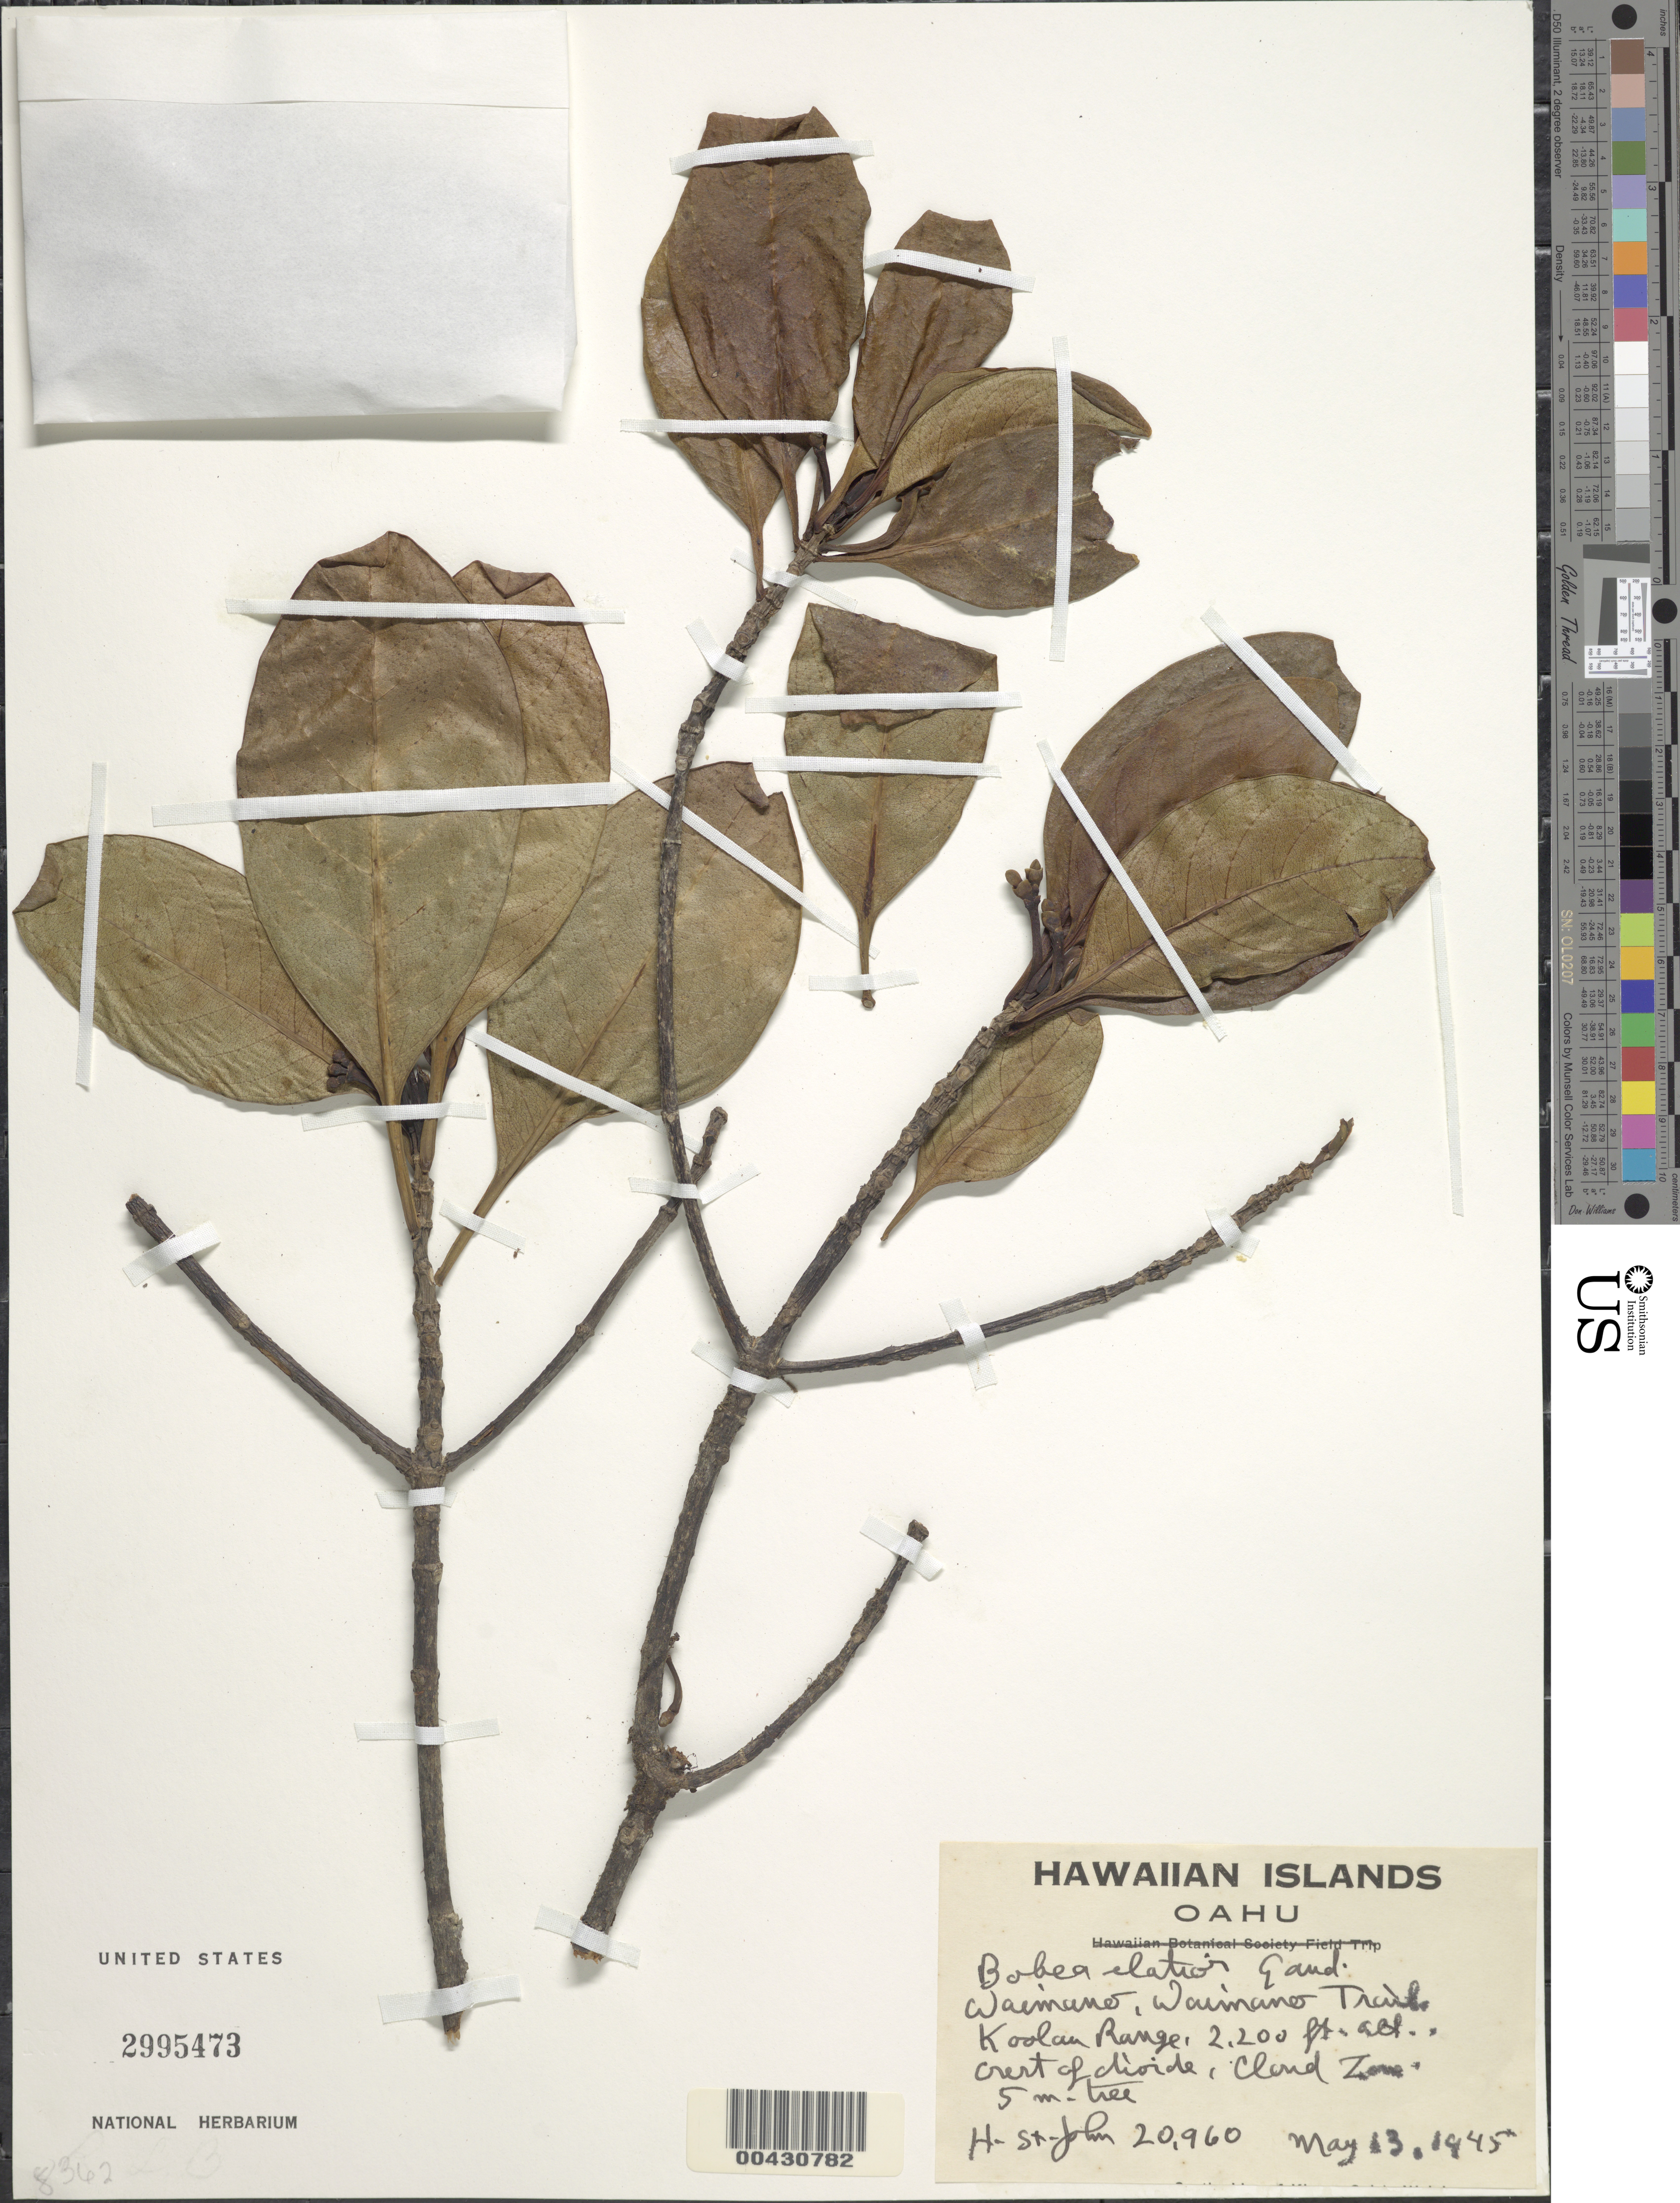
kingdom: Plantae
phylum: Tracheophyta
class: Magnoliopsida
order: Gentianales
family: Rubiaceae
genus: Bobea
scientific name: Bobea elatior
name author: Gaudich.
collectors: H. St. John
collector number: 20960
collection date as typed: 13 May 1945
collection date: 1945-05-13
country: United States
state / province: Hawaii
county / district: Honolulu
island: Oahu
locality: Waimano, Waimano Trail, Koolau Range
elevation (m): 671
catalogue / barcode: US 2995473